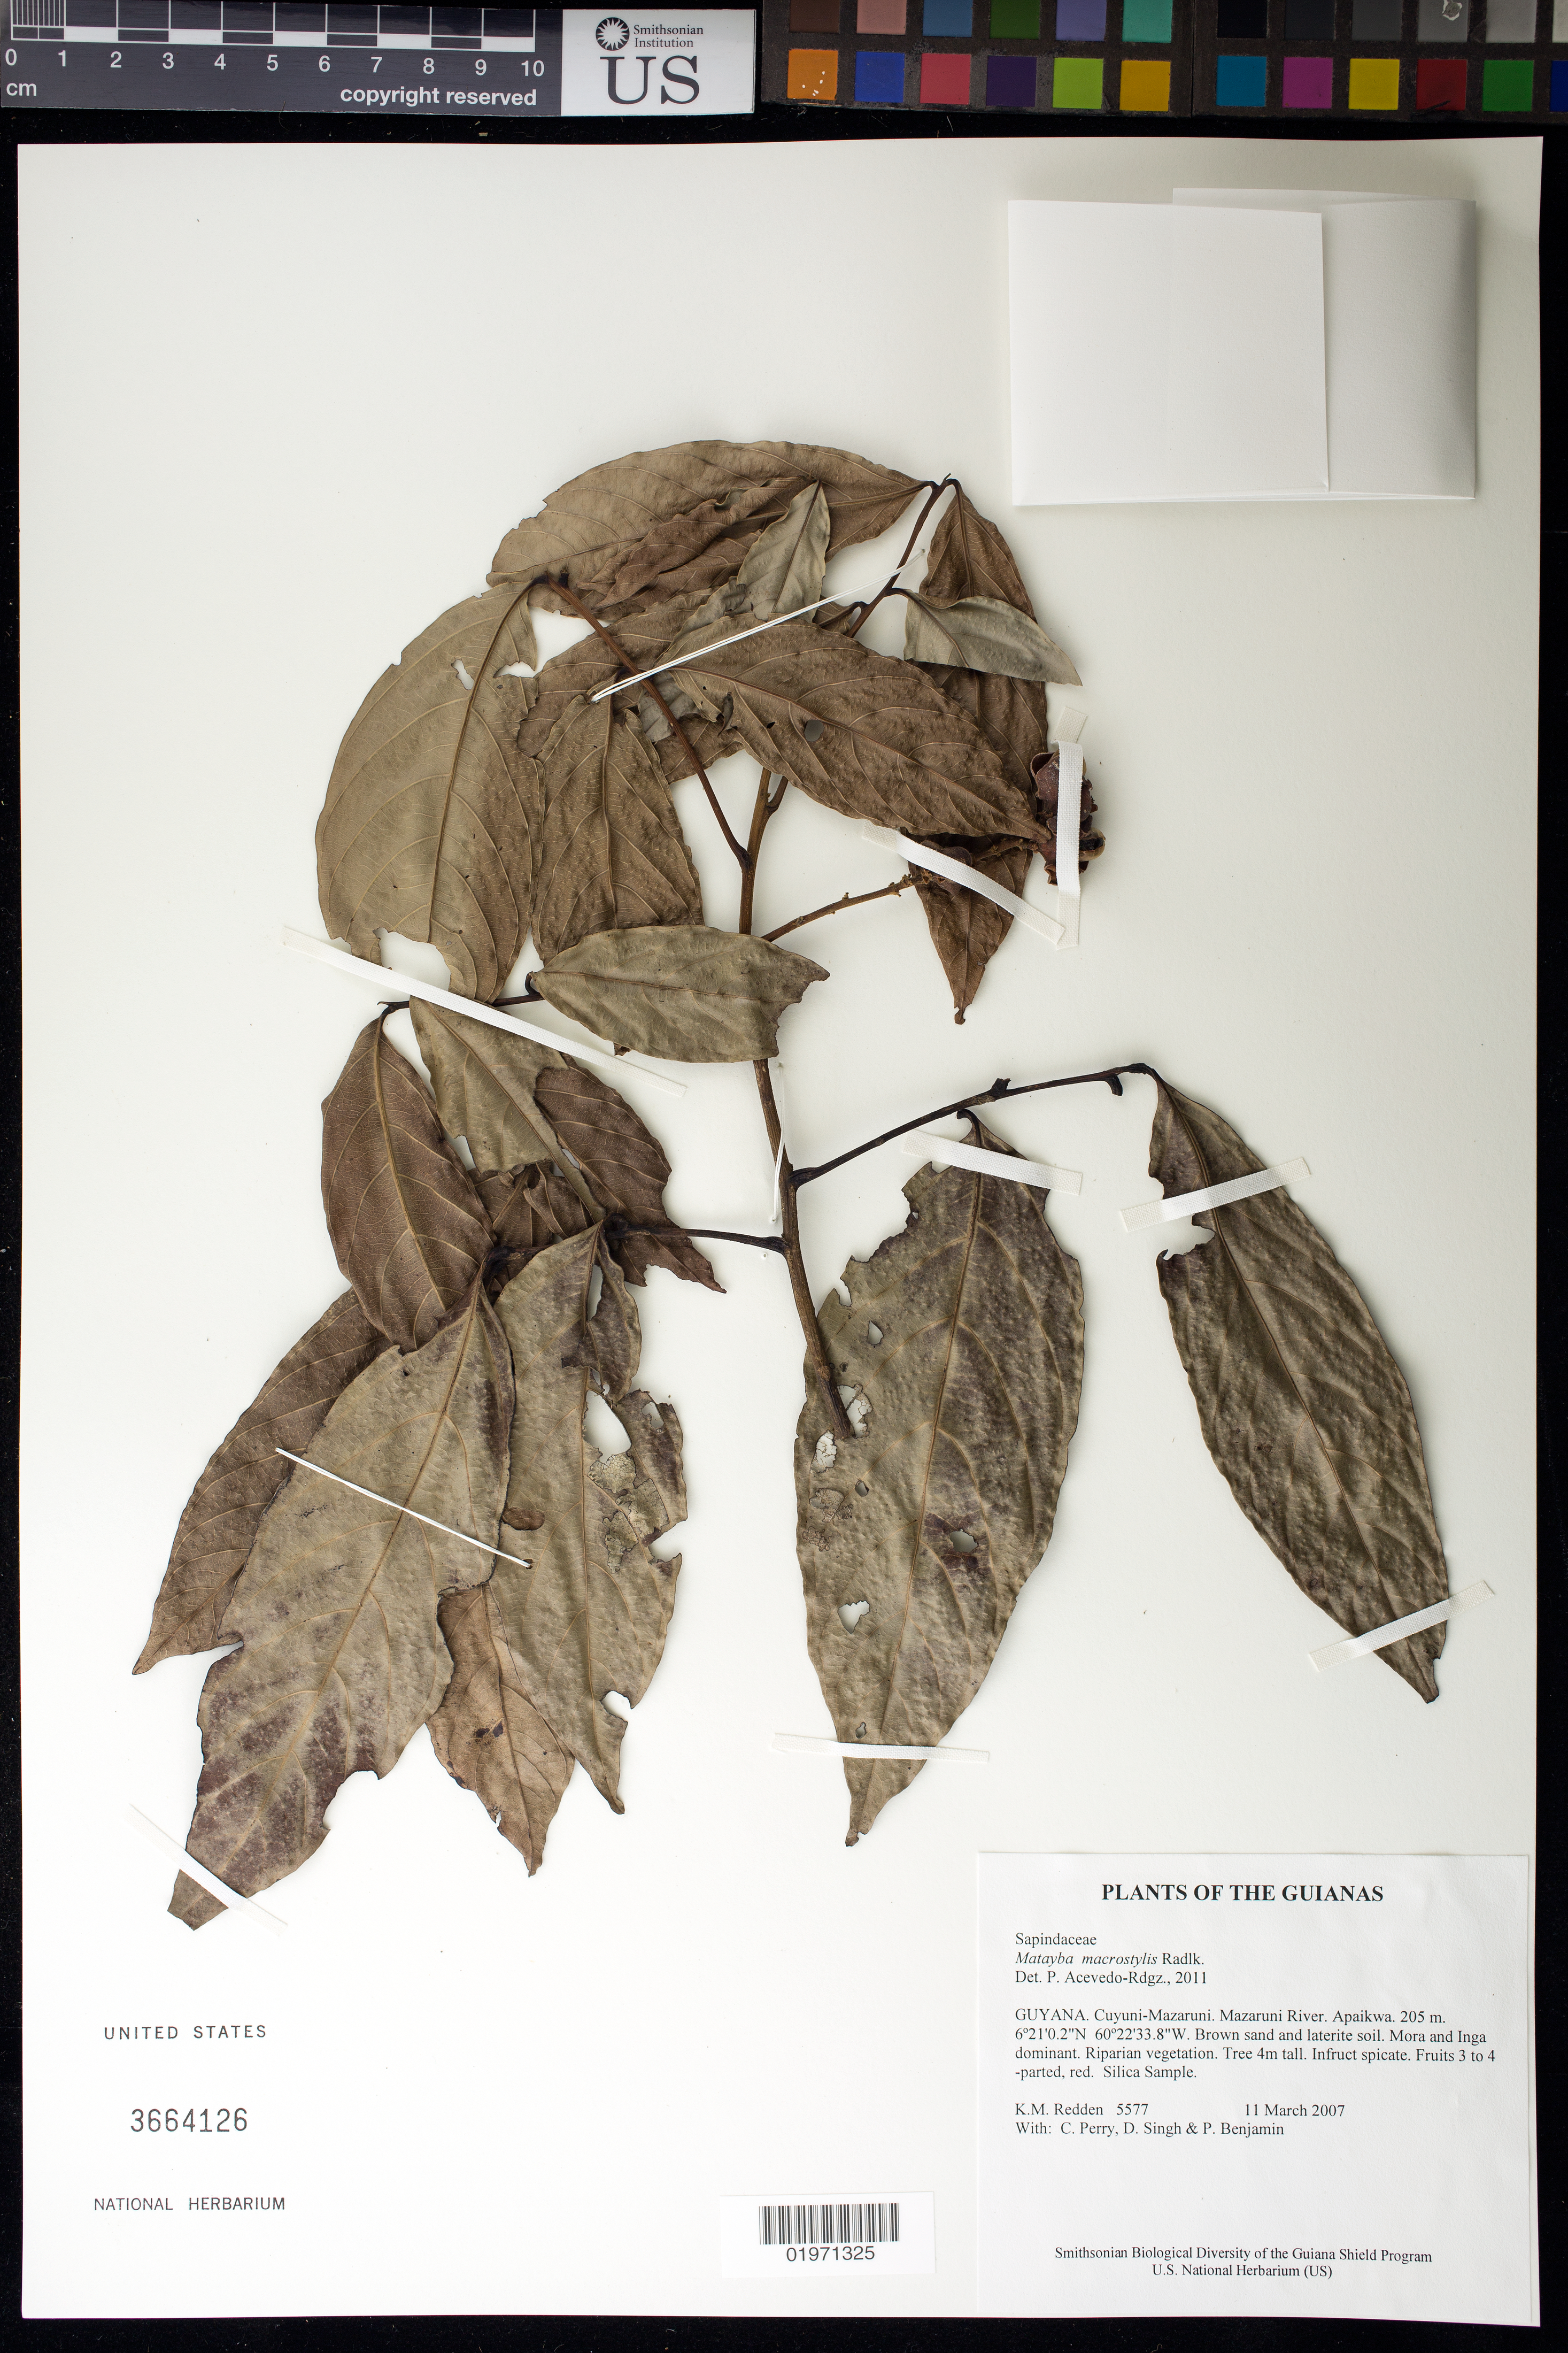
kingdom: Plantae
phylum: Tracheophyta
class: Magnoliopsida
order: Sapindales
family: Sapindaceae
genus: Cupania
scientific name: Cupania macrostylis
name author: (Radlk.) Acev.-Rodr.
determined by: Acevedo-Rodríguez, P., (BOT), Smithsonian Institution - National Museum of Natural History (UNITED STATES)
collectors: K. M. Redden, C. Perry, D. Singh & P. Benjamin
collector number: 5577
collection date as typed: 11 March 2007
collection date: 2007-03-11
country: Guyana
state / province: Cuyuni-Mazaruni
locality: Mazaruni River. Apaikwa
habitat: Brown sand and laterite soil. Mora and Inga dominant. Riparian vegetation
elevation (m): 205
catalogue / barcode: US 3664126